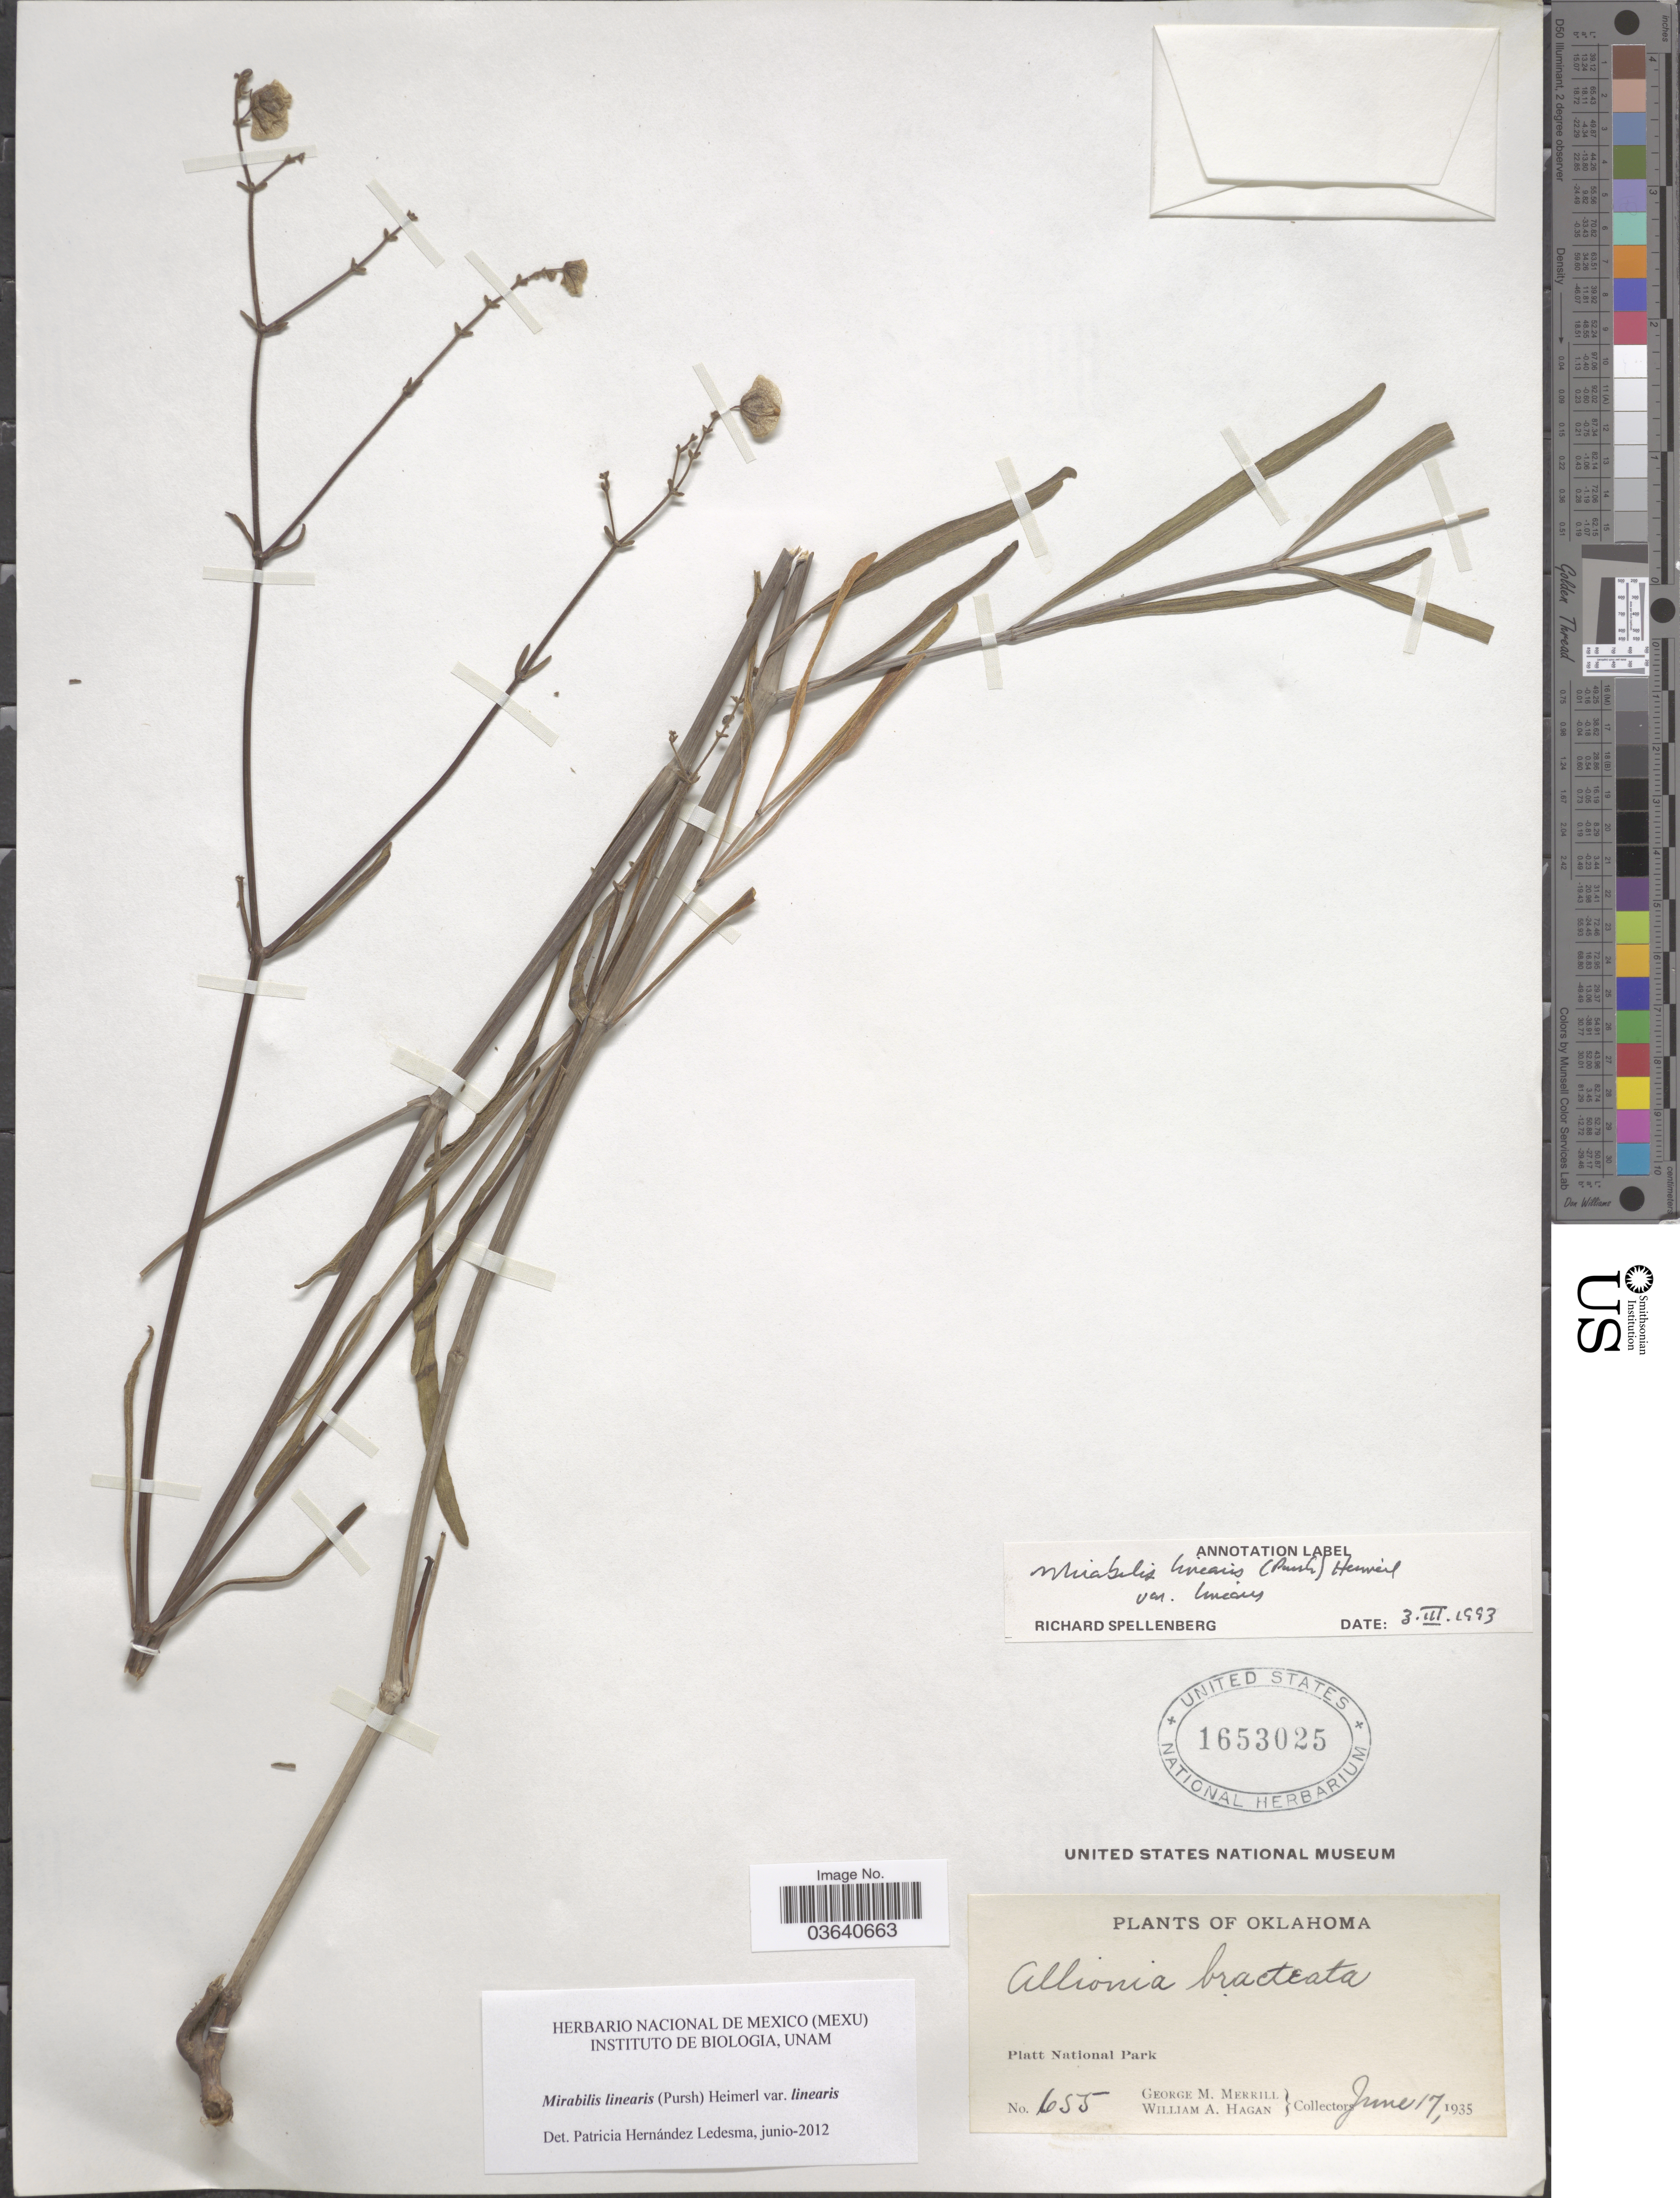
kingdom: Plantae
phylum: Tracheophyta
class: Magnoliopsida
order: Caryophyllales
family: Nyctaginaceae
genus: Mirabilis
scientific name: Mirabilis linearis var. linearis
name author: (Pursh) Heimerl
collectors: G. M. Merrill & W. Hagan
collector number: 655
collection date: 1935-06-17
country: United States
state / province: Oklahoma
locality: Platt National Park.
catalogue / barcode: US 1653025